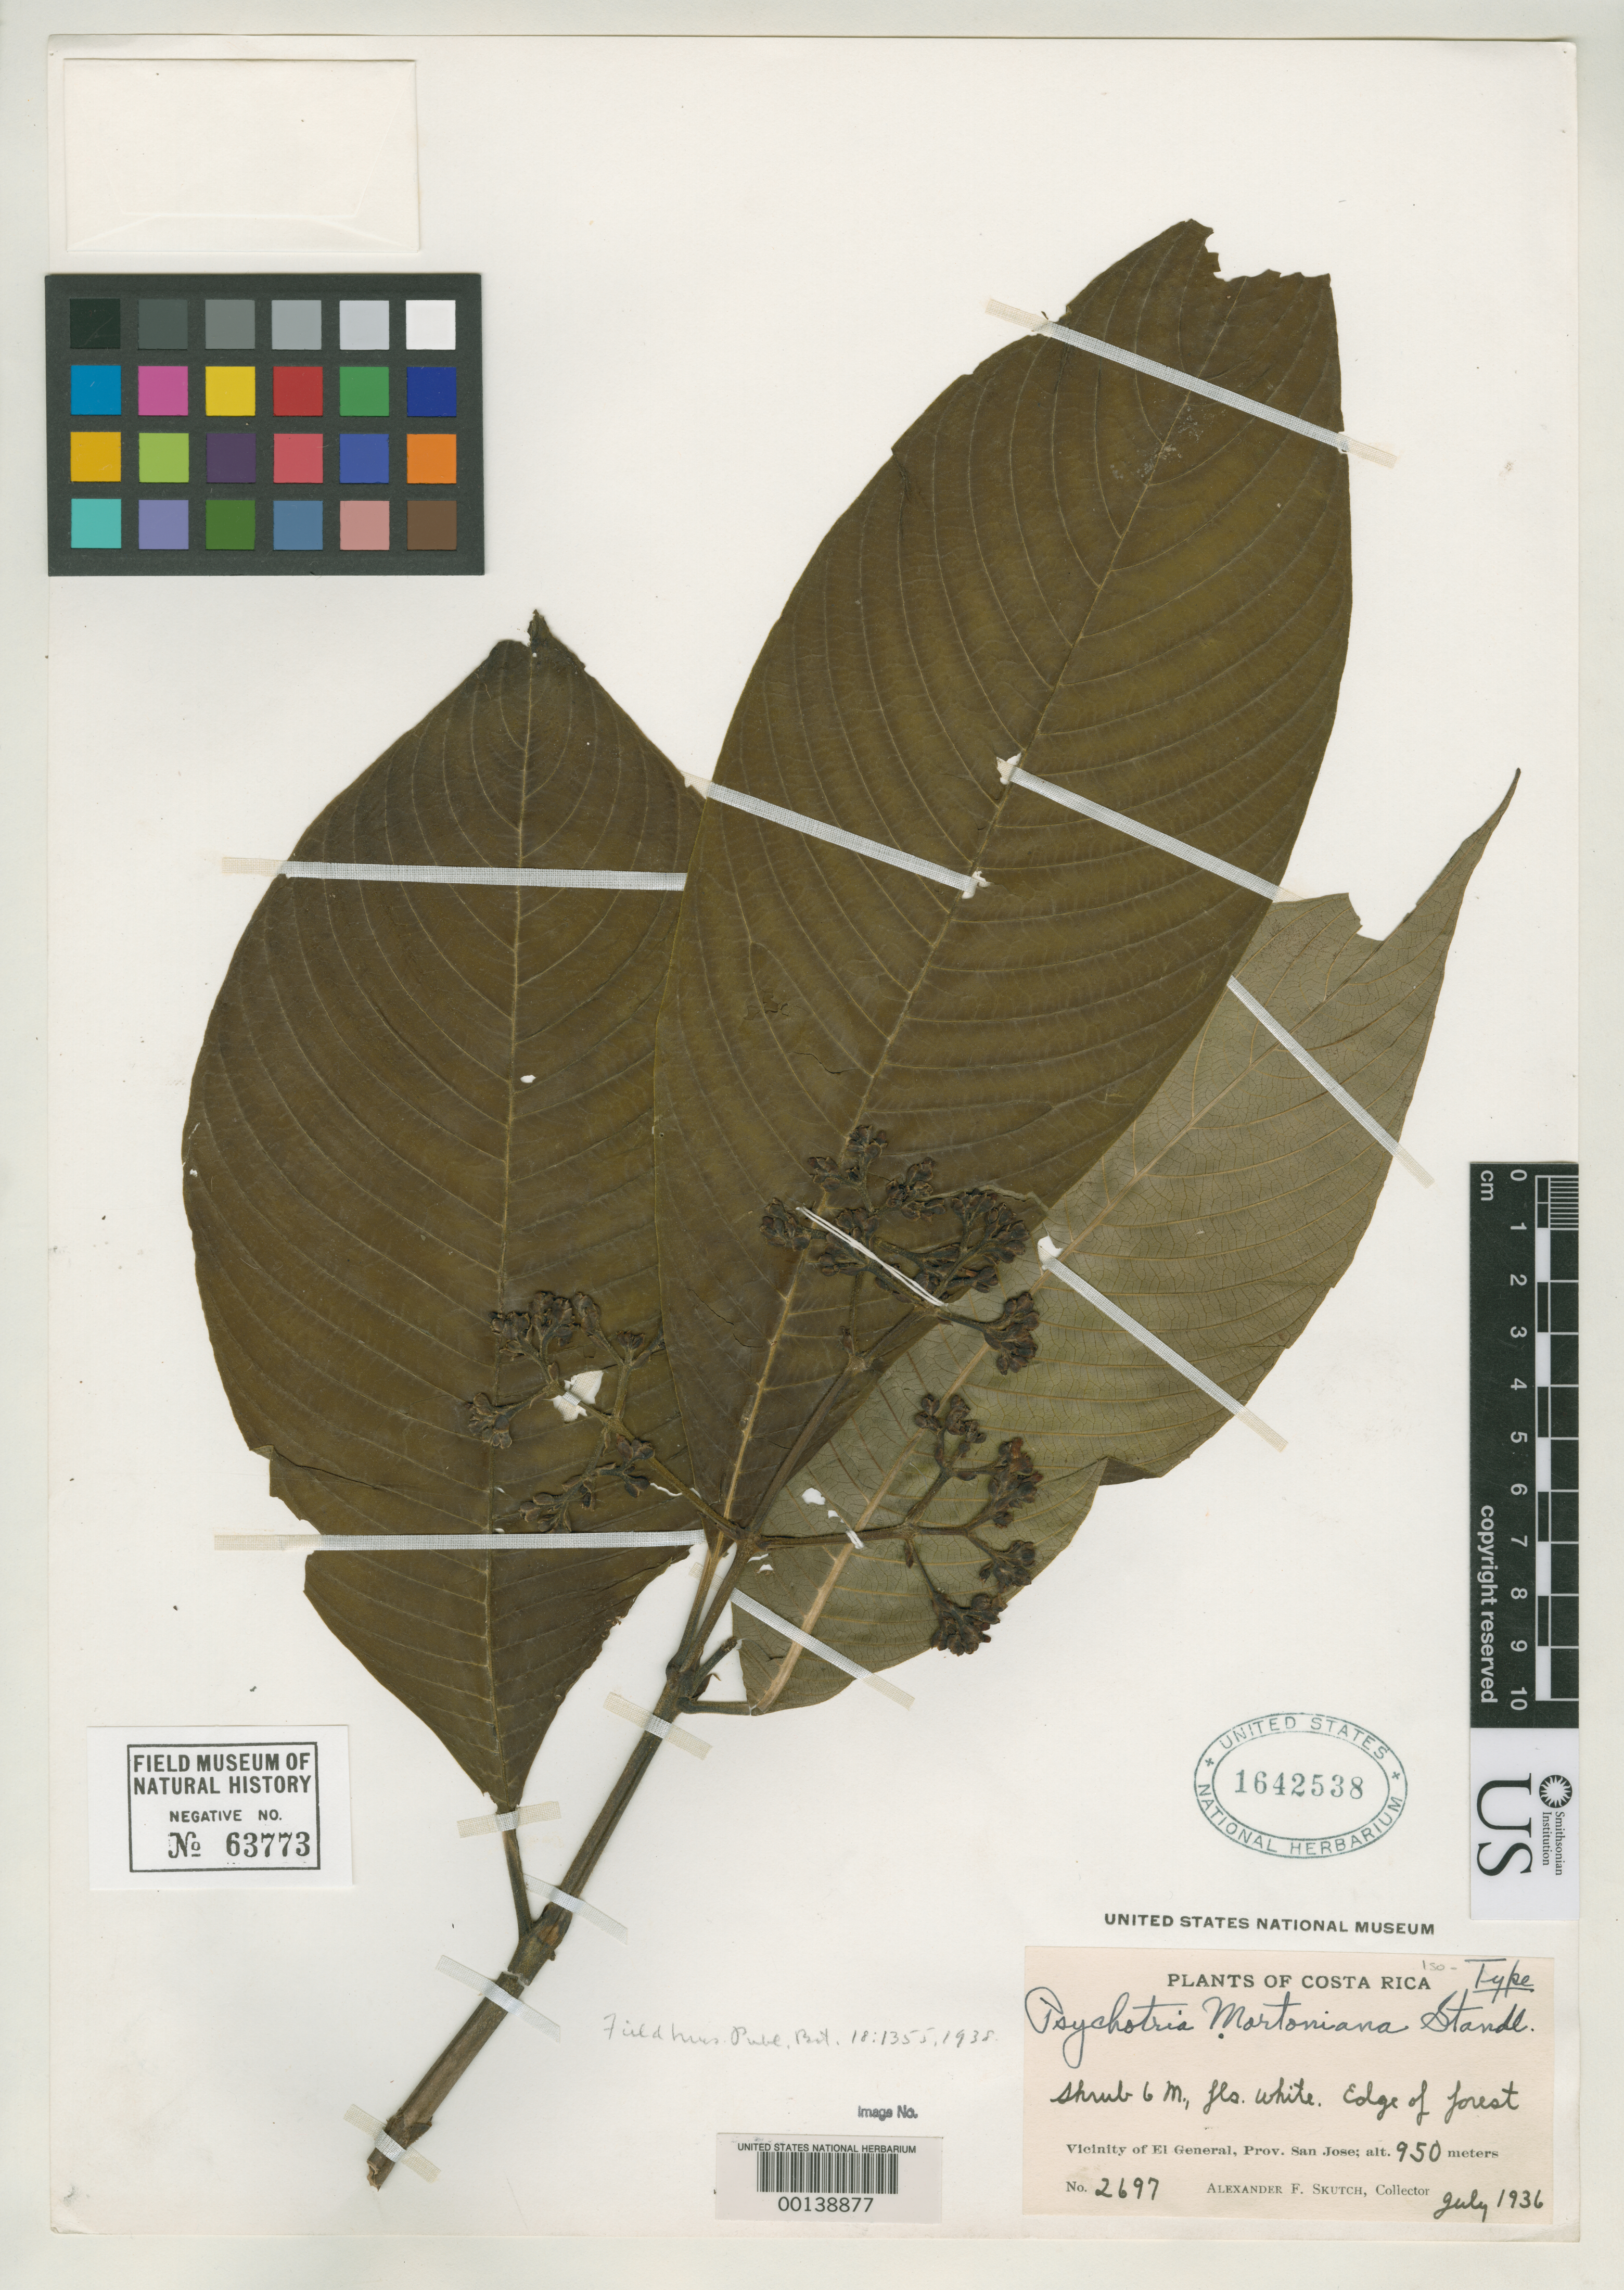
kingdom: Plantae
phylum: Tracheophyta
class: Magnoliopsida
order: Gentianales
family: Rubiaceae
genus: Psychotria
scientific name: Psychotria mortoniana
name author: Standl.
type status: Holotype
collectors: A. F. Skutch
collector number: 2697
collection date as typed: Jul 1936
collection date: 1936-07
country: Costa Rica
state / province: San José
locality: Vicinity of El General.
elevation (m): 950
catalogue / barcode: US 1642538